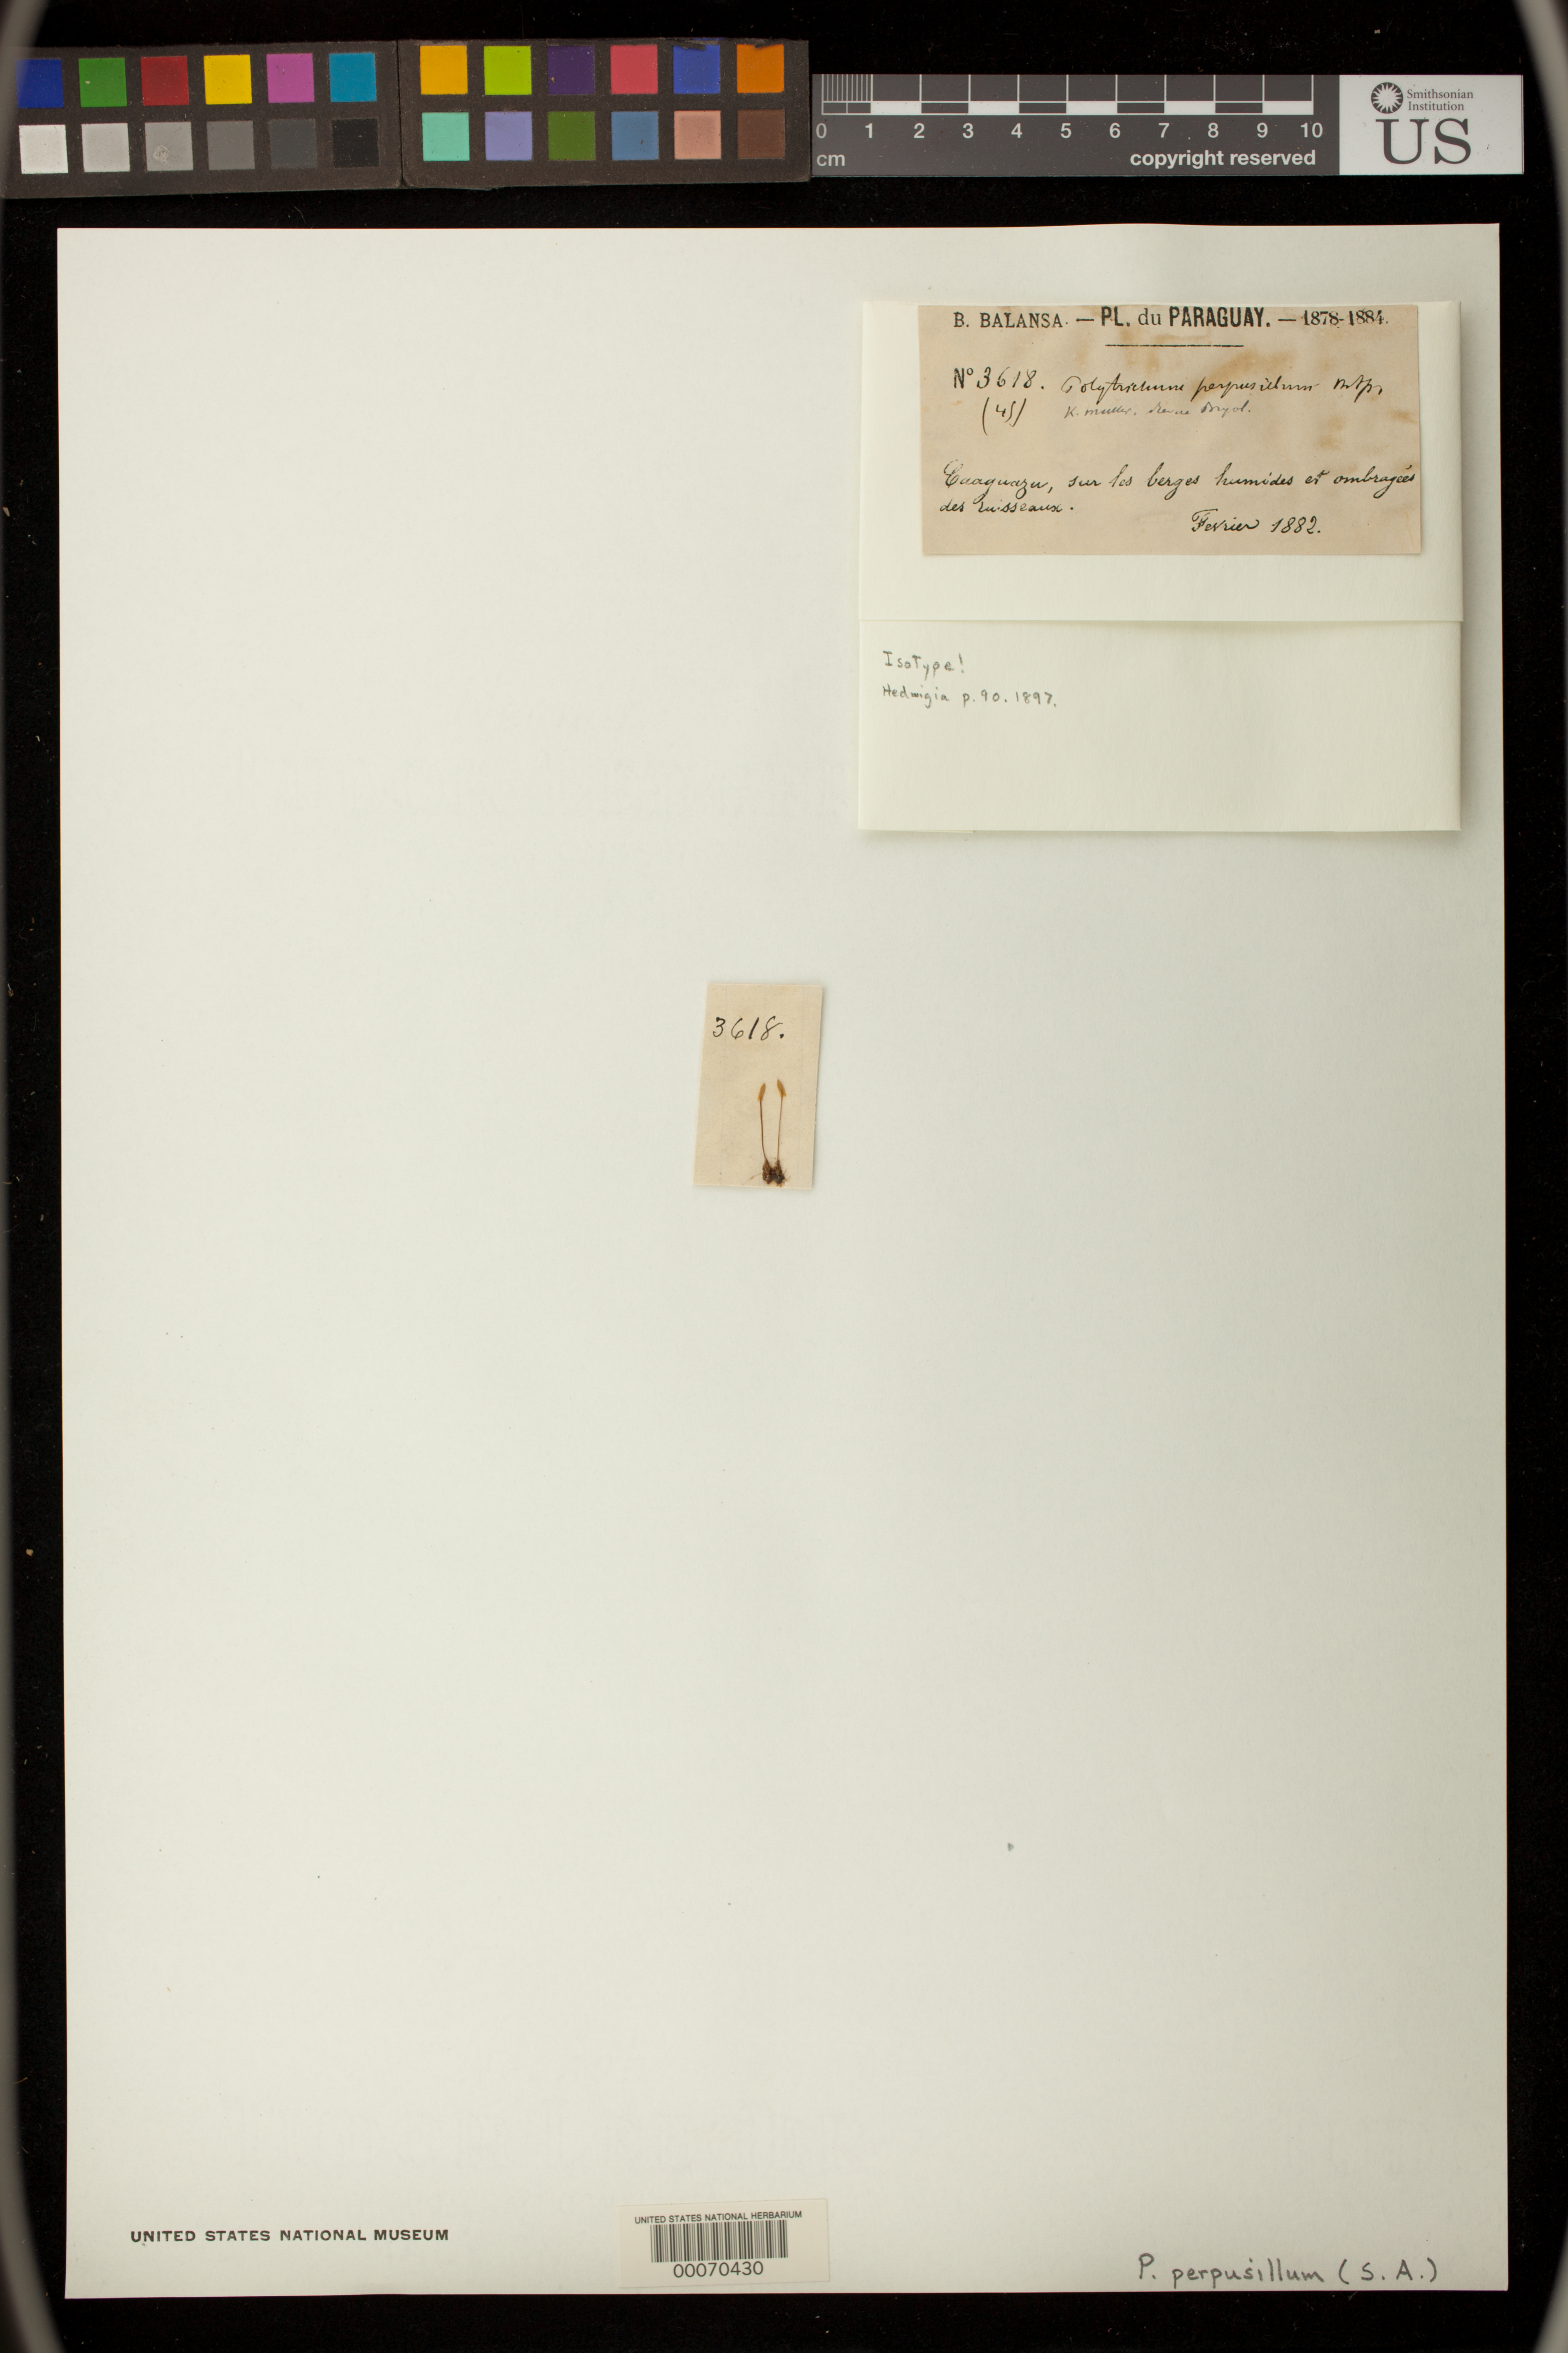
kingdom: Plantae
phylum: Bryophyta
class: Polytrichopsida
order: Polytrichales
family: Polytrichaceae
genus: Polytrichum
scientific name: Polytrichum perpusillum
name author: Müll. Hal.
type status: Isotype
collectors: B. Balansa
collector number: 3618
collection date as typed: Feb 1882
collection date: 1882-02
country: Paraguay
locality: Caraquaza.